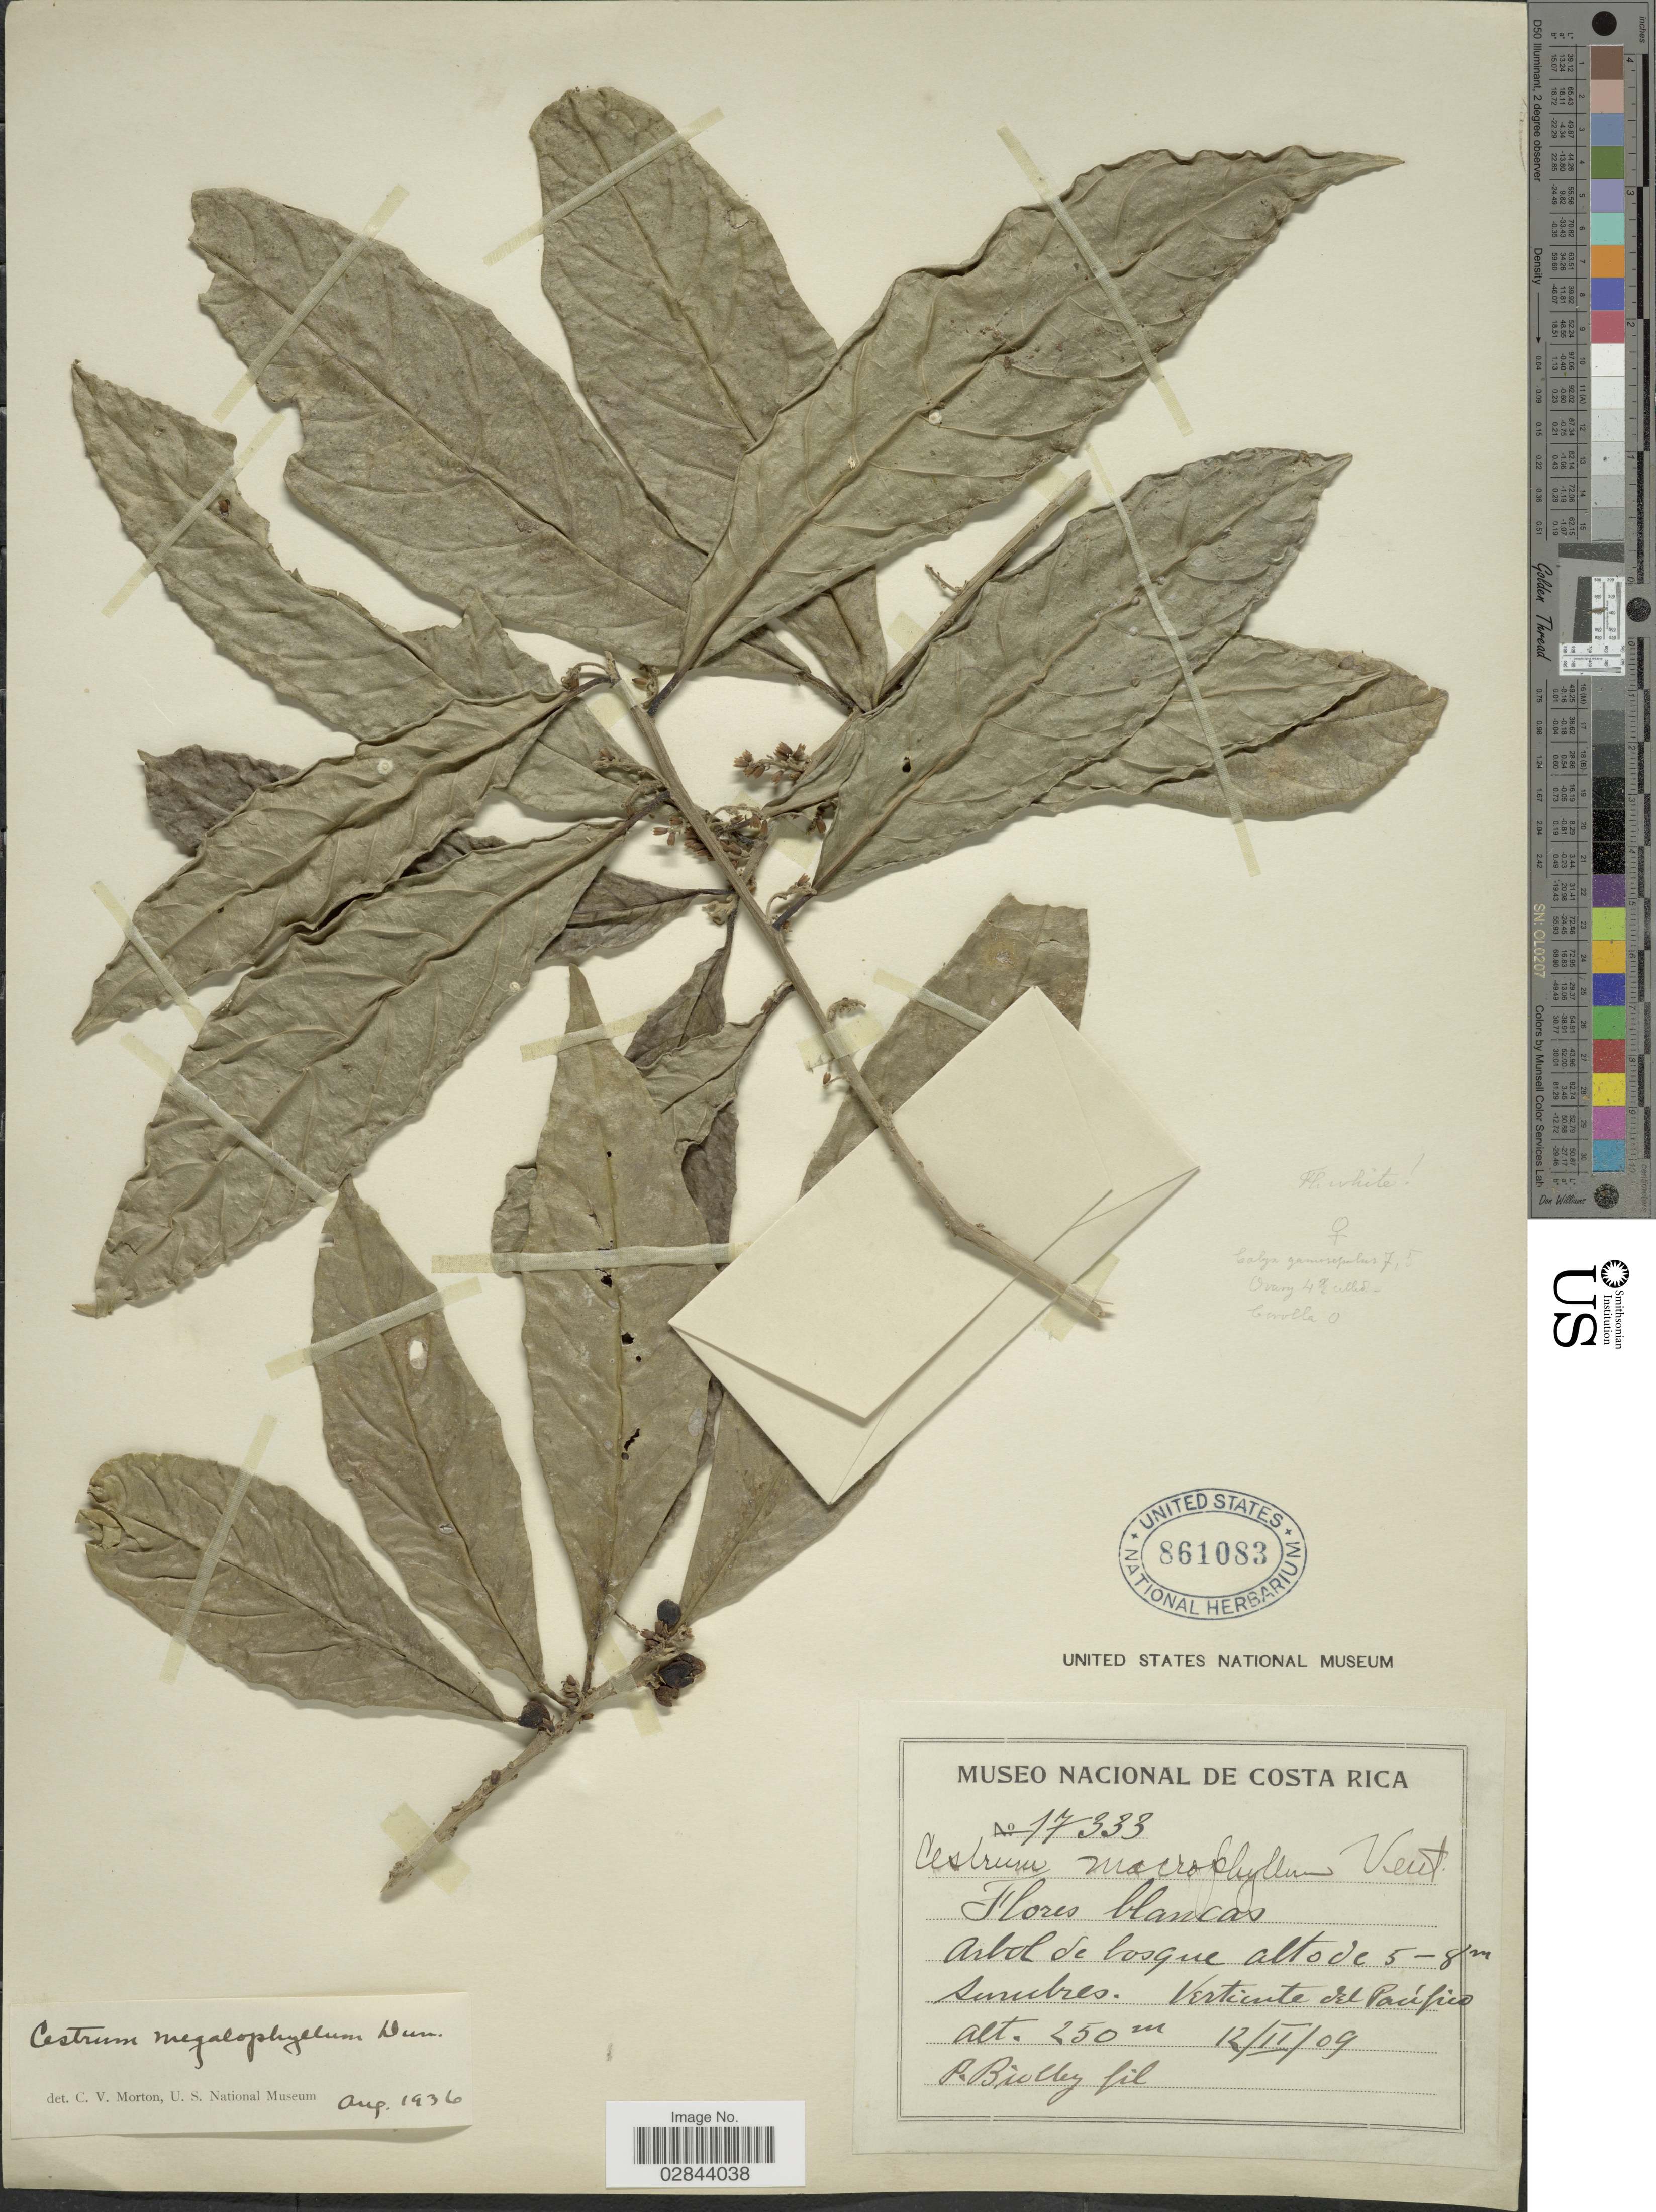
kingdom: Plantae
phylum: Tracheophyta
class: Magnoliopsida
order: Solanales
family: Solanaceae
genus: Cestrum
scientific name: Cestrum schlechtendahlii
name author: G. Don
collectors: P. Biolley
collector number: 17333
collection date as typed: Transcribed d/m/y: 12/2/9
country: Costa Rica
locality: Vertiente del Pacífico.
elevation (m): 250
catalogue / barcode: US 861083